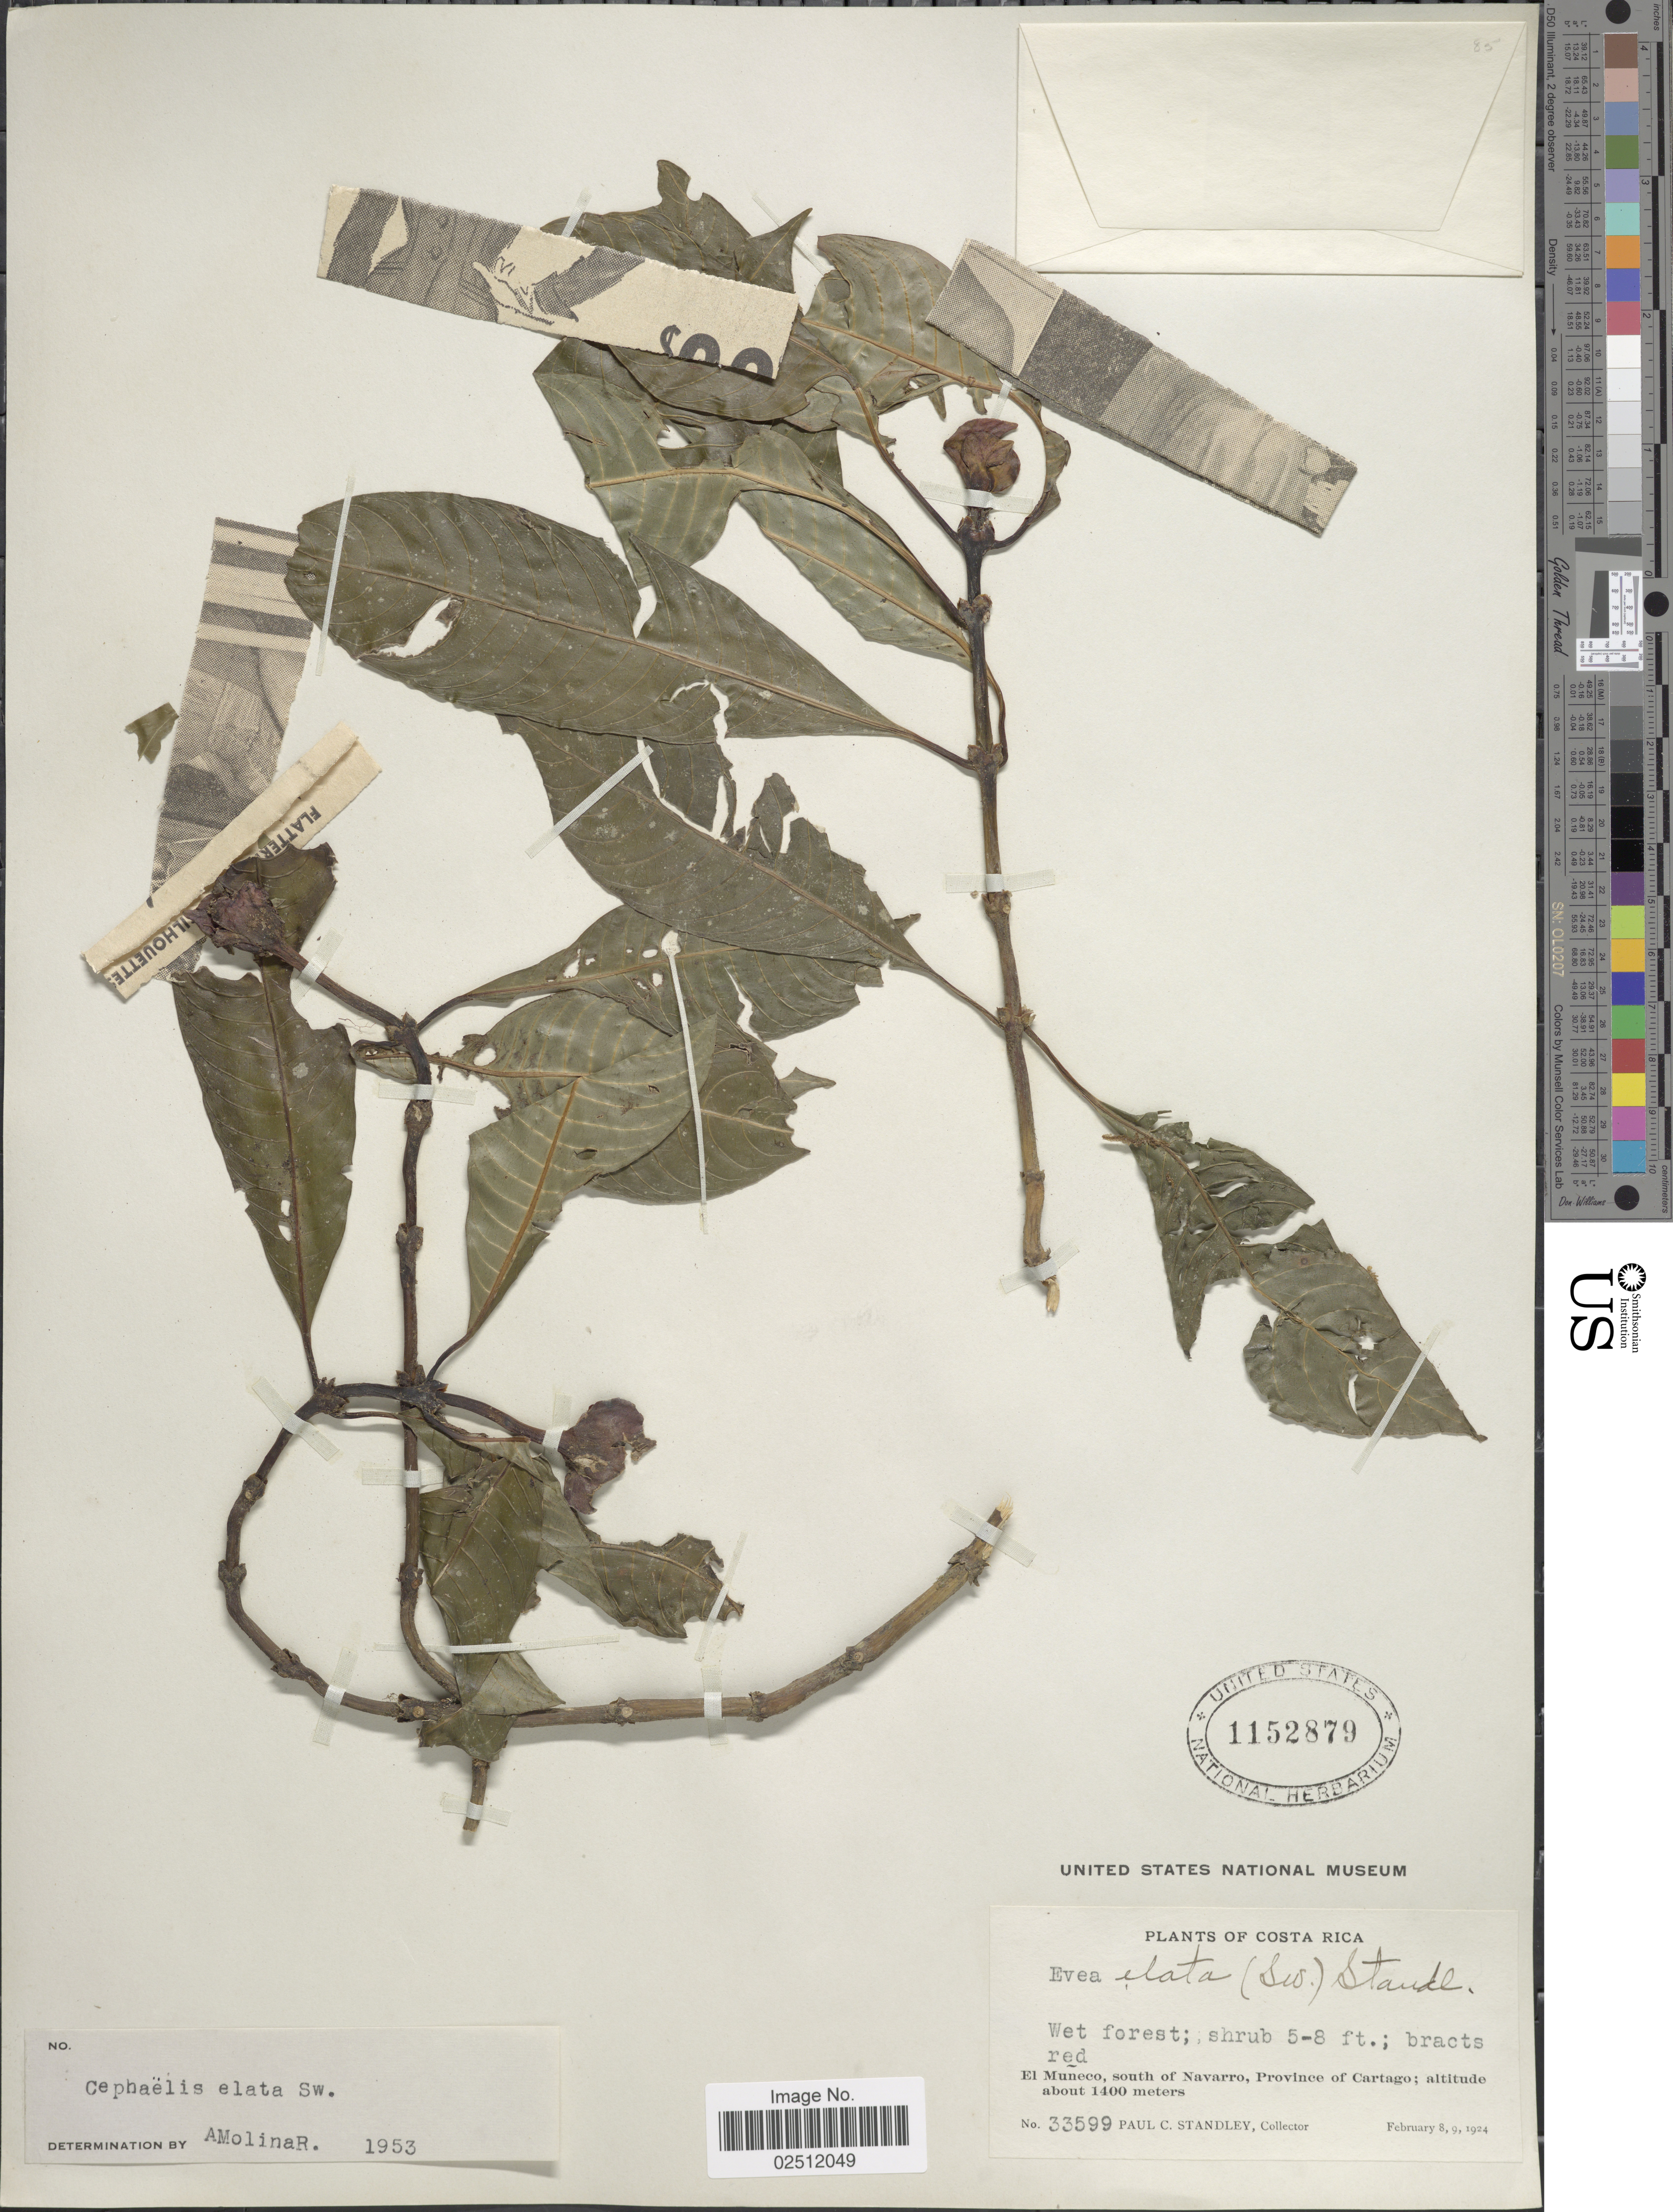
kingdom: Plantae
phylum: Tracheophyta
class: Magnoliopsida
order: Gentianales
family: Rubiaceae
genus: Psychotria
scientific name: Psychotria elata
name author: (Sw.) Hammel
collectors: P. C. Standley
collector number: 33599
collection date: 1924-02-08/1924-02-09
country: Costa Rica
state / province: Cartago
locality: Wet forest, El Muñeco, south of Navarro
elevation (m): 1400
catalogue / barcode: US 1152879